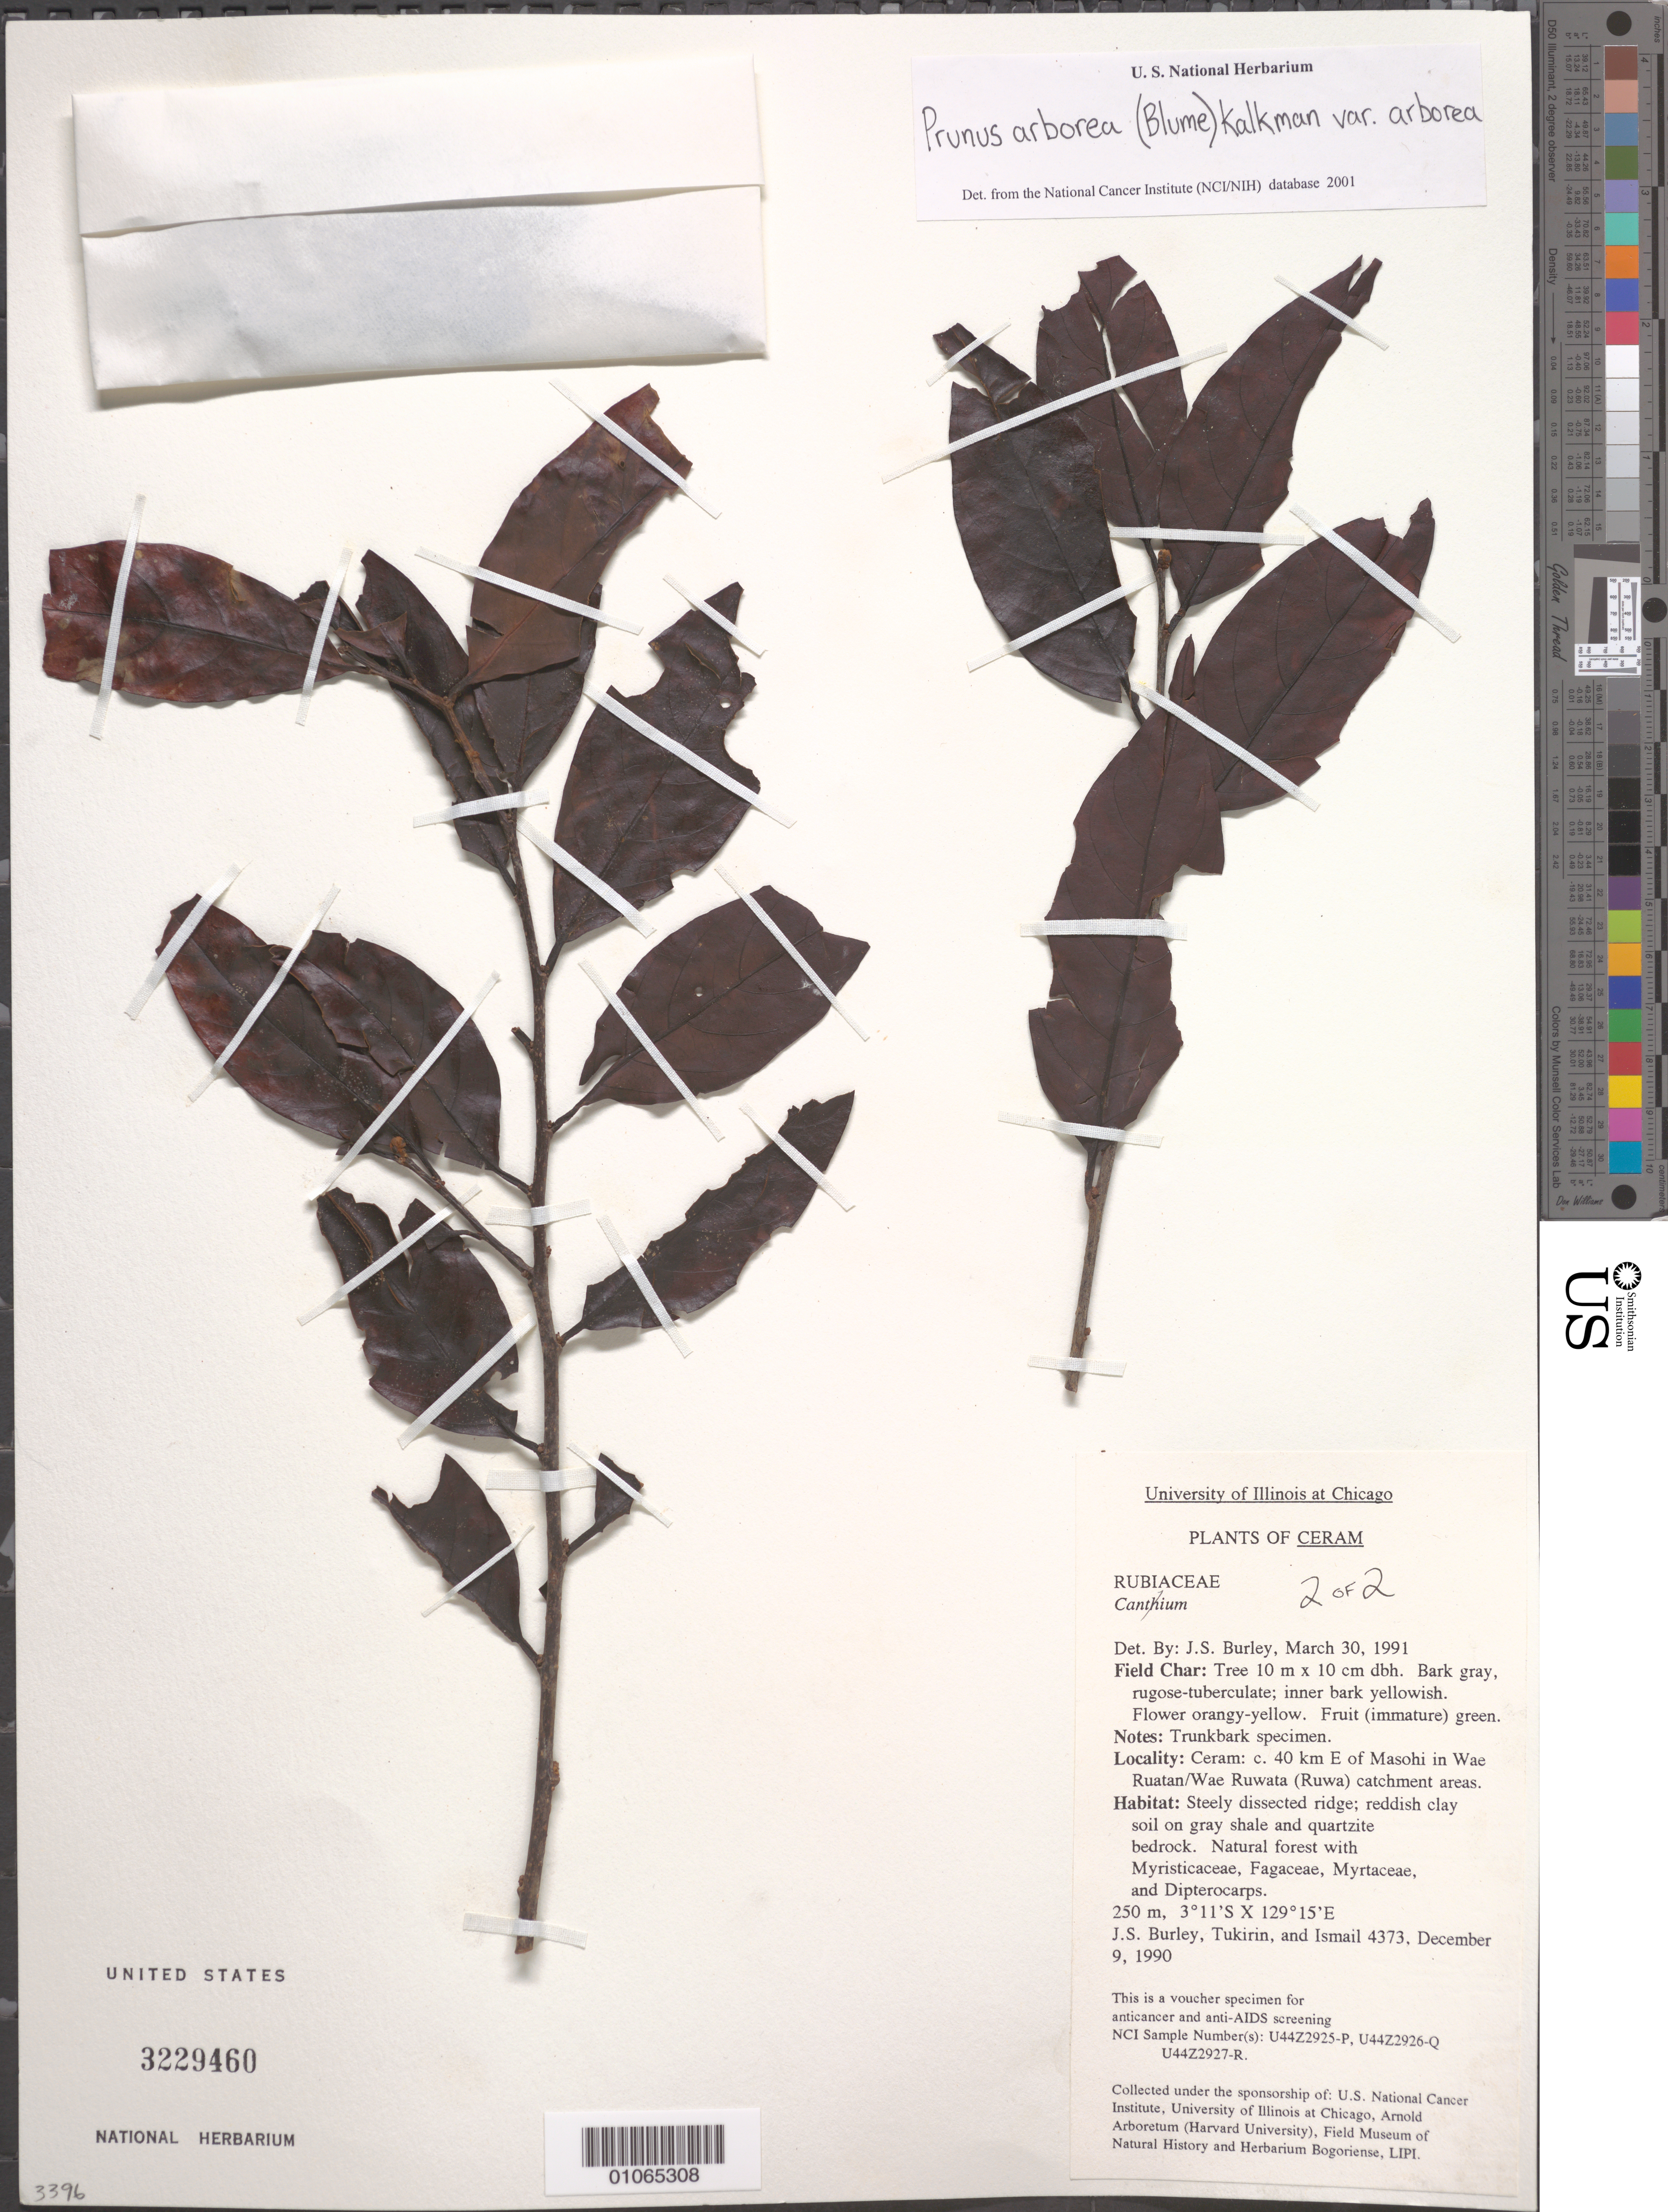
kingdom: Plantae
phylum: Tracheophyta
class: Magnoliopsida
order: Rosales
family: Rosaceae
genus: Prunus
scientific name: Prunus arborea var. arborea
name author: (Blume) Kalkman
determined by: Balgooy, M. M. J. van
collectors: J. S. Burley, -. Tukirin & G. Ismail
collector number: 4373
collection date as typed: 9 Dec 1990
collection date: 1990-12-09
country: Indonesia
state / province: Maluku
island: Ceram Island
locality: c 40 km E of Masohi in Wae Ruatan/Wae Ruwata (Ruwa) catchment areas.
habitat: Steely dissected ridge; reddish clay soil on gray shale and quartzite bedrock. Natural forest with Myristicaceae, Fagaceae, Myrtaceae, and Dipterocarps.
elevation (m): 250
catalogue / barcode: US 3229460